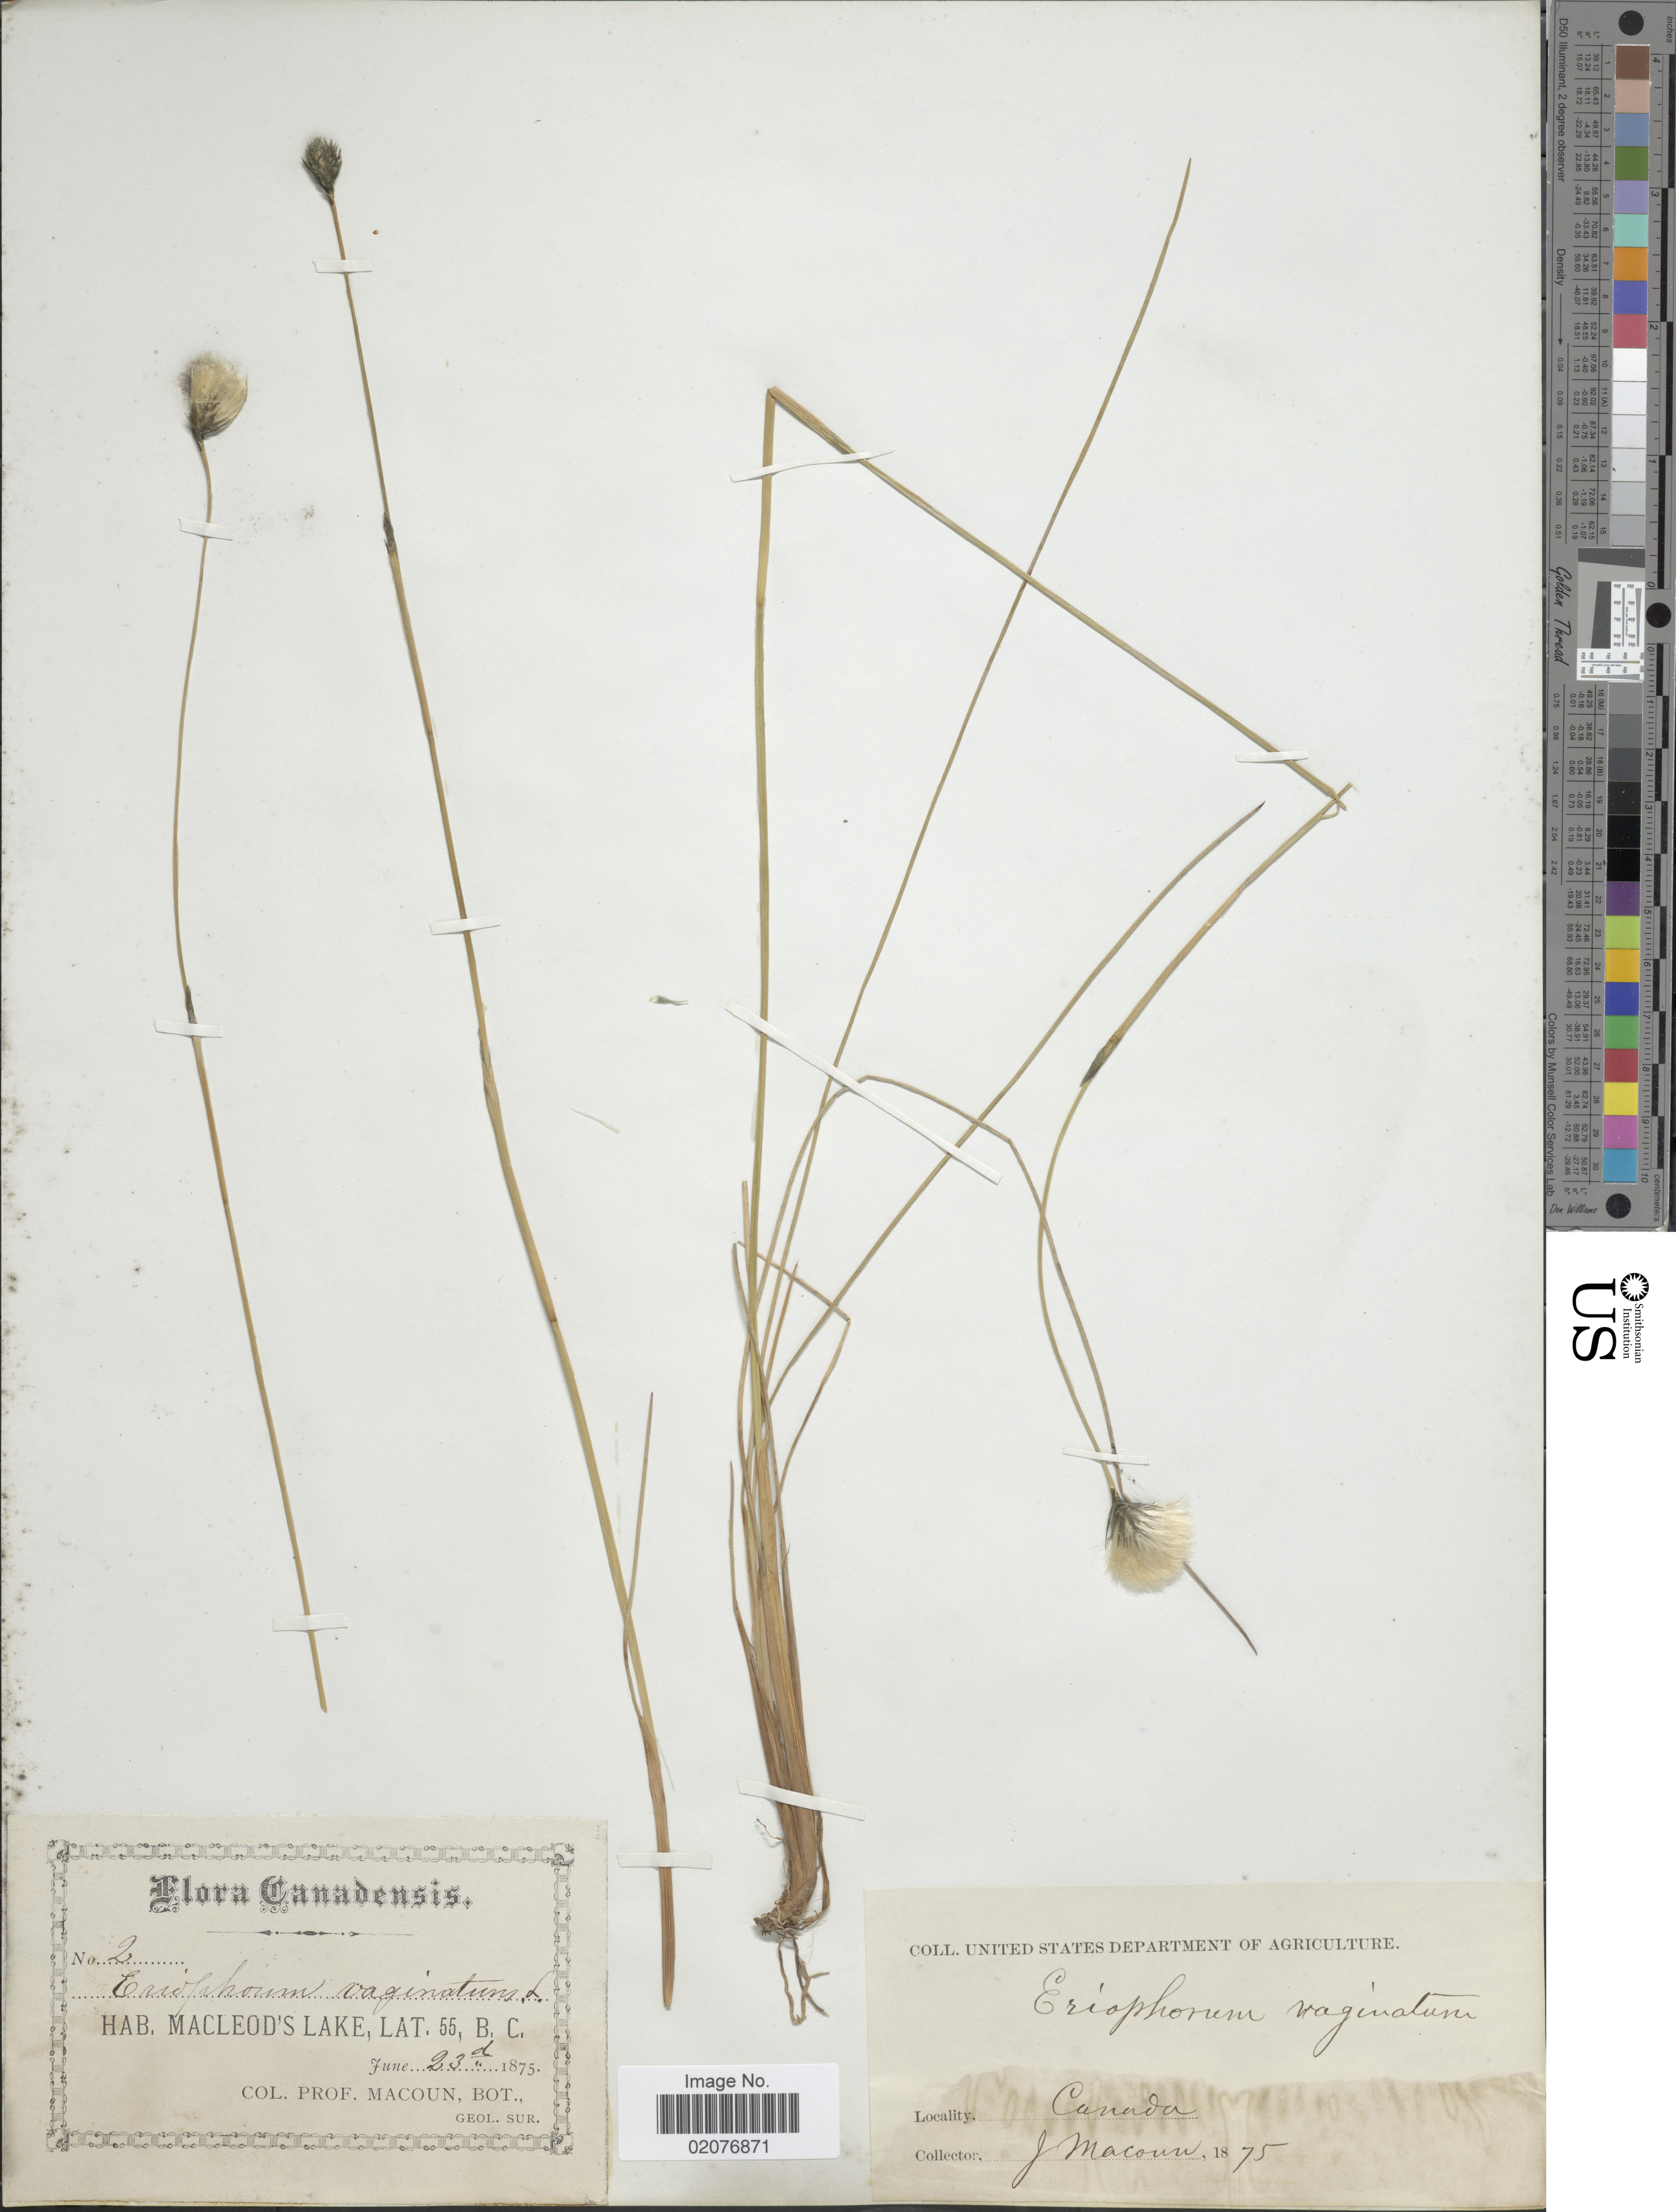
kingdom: Plantae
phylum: Tracheophyta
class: Liliopsida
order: Poales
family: Cyperaceae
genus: Eriophorum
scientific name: Eriophorum brachyantherum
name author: Trautv. & C.A. Mey.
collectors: J. Macoun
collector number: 2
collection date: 1875-06-23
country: Canada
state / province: British Columbia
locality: Macleod's Lake